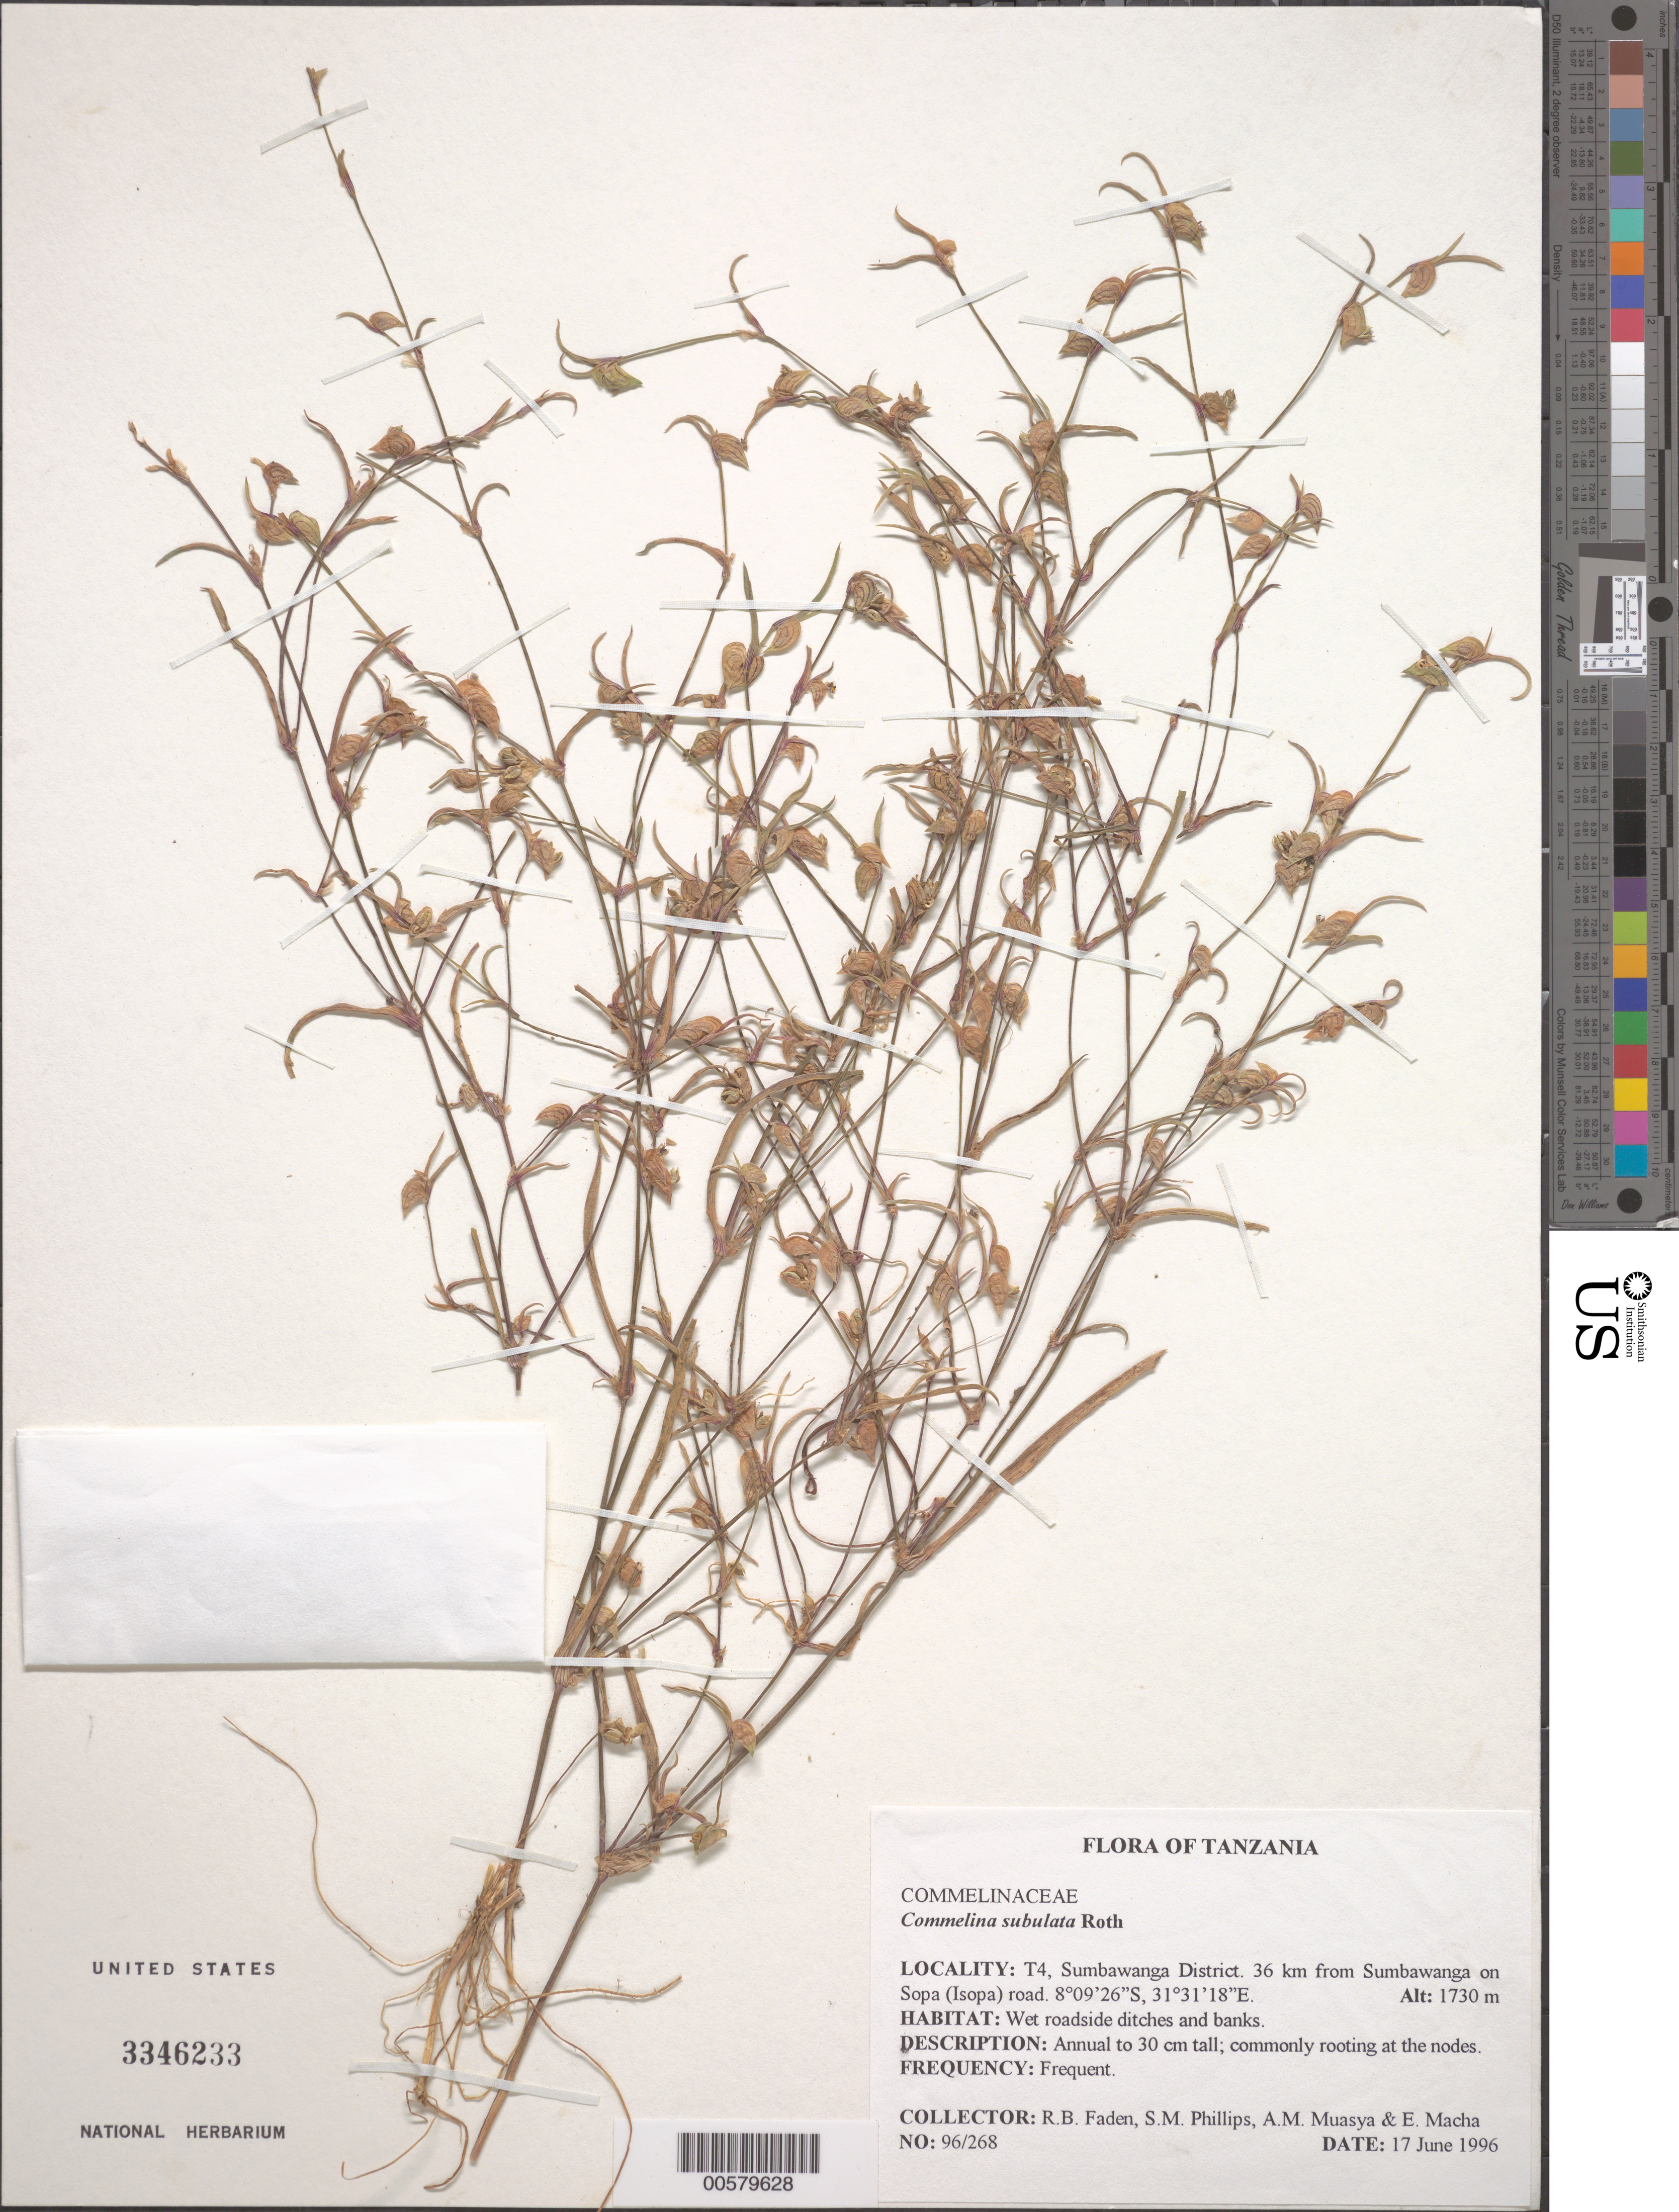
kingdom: Plantae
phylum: Tracheophyta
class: Liliopsida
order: Commelinales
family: Commelinaceae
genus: Commelina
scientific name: Commelina subulata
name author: Roth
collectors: R. B. Faden, S. M. Phillips, A. Muasya & E. Macha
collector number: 96/268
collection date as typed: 17 Jun 1996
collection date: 1996-06-17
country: Tanzania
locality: T4, sumbawanga dist., from sumbawanga to sopa (isopa) road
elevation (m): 1730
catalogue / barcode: US 3346233